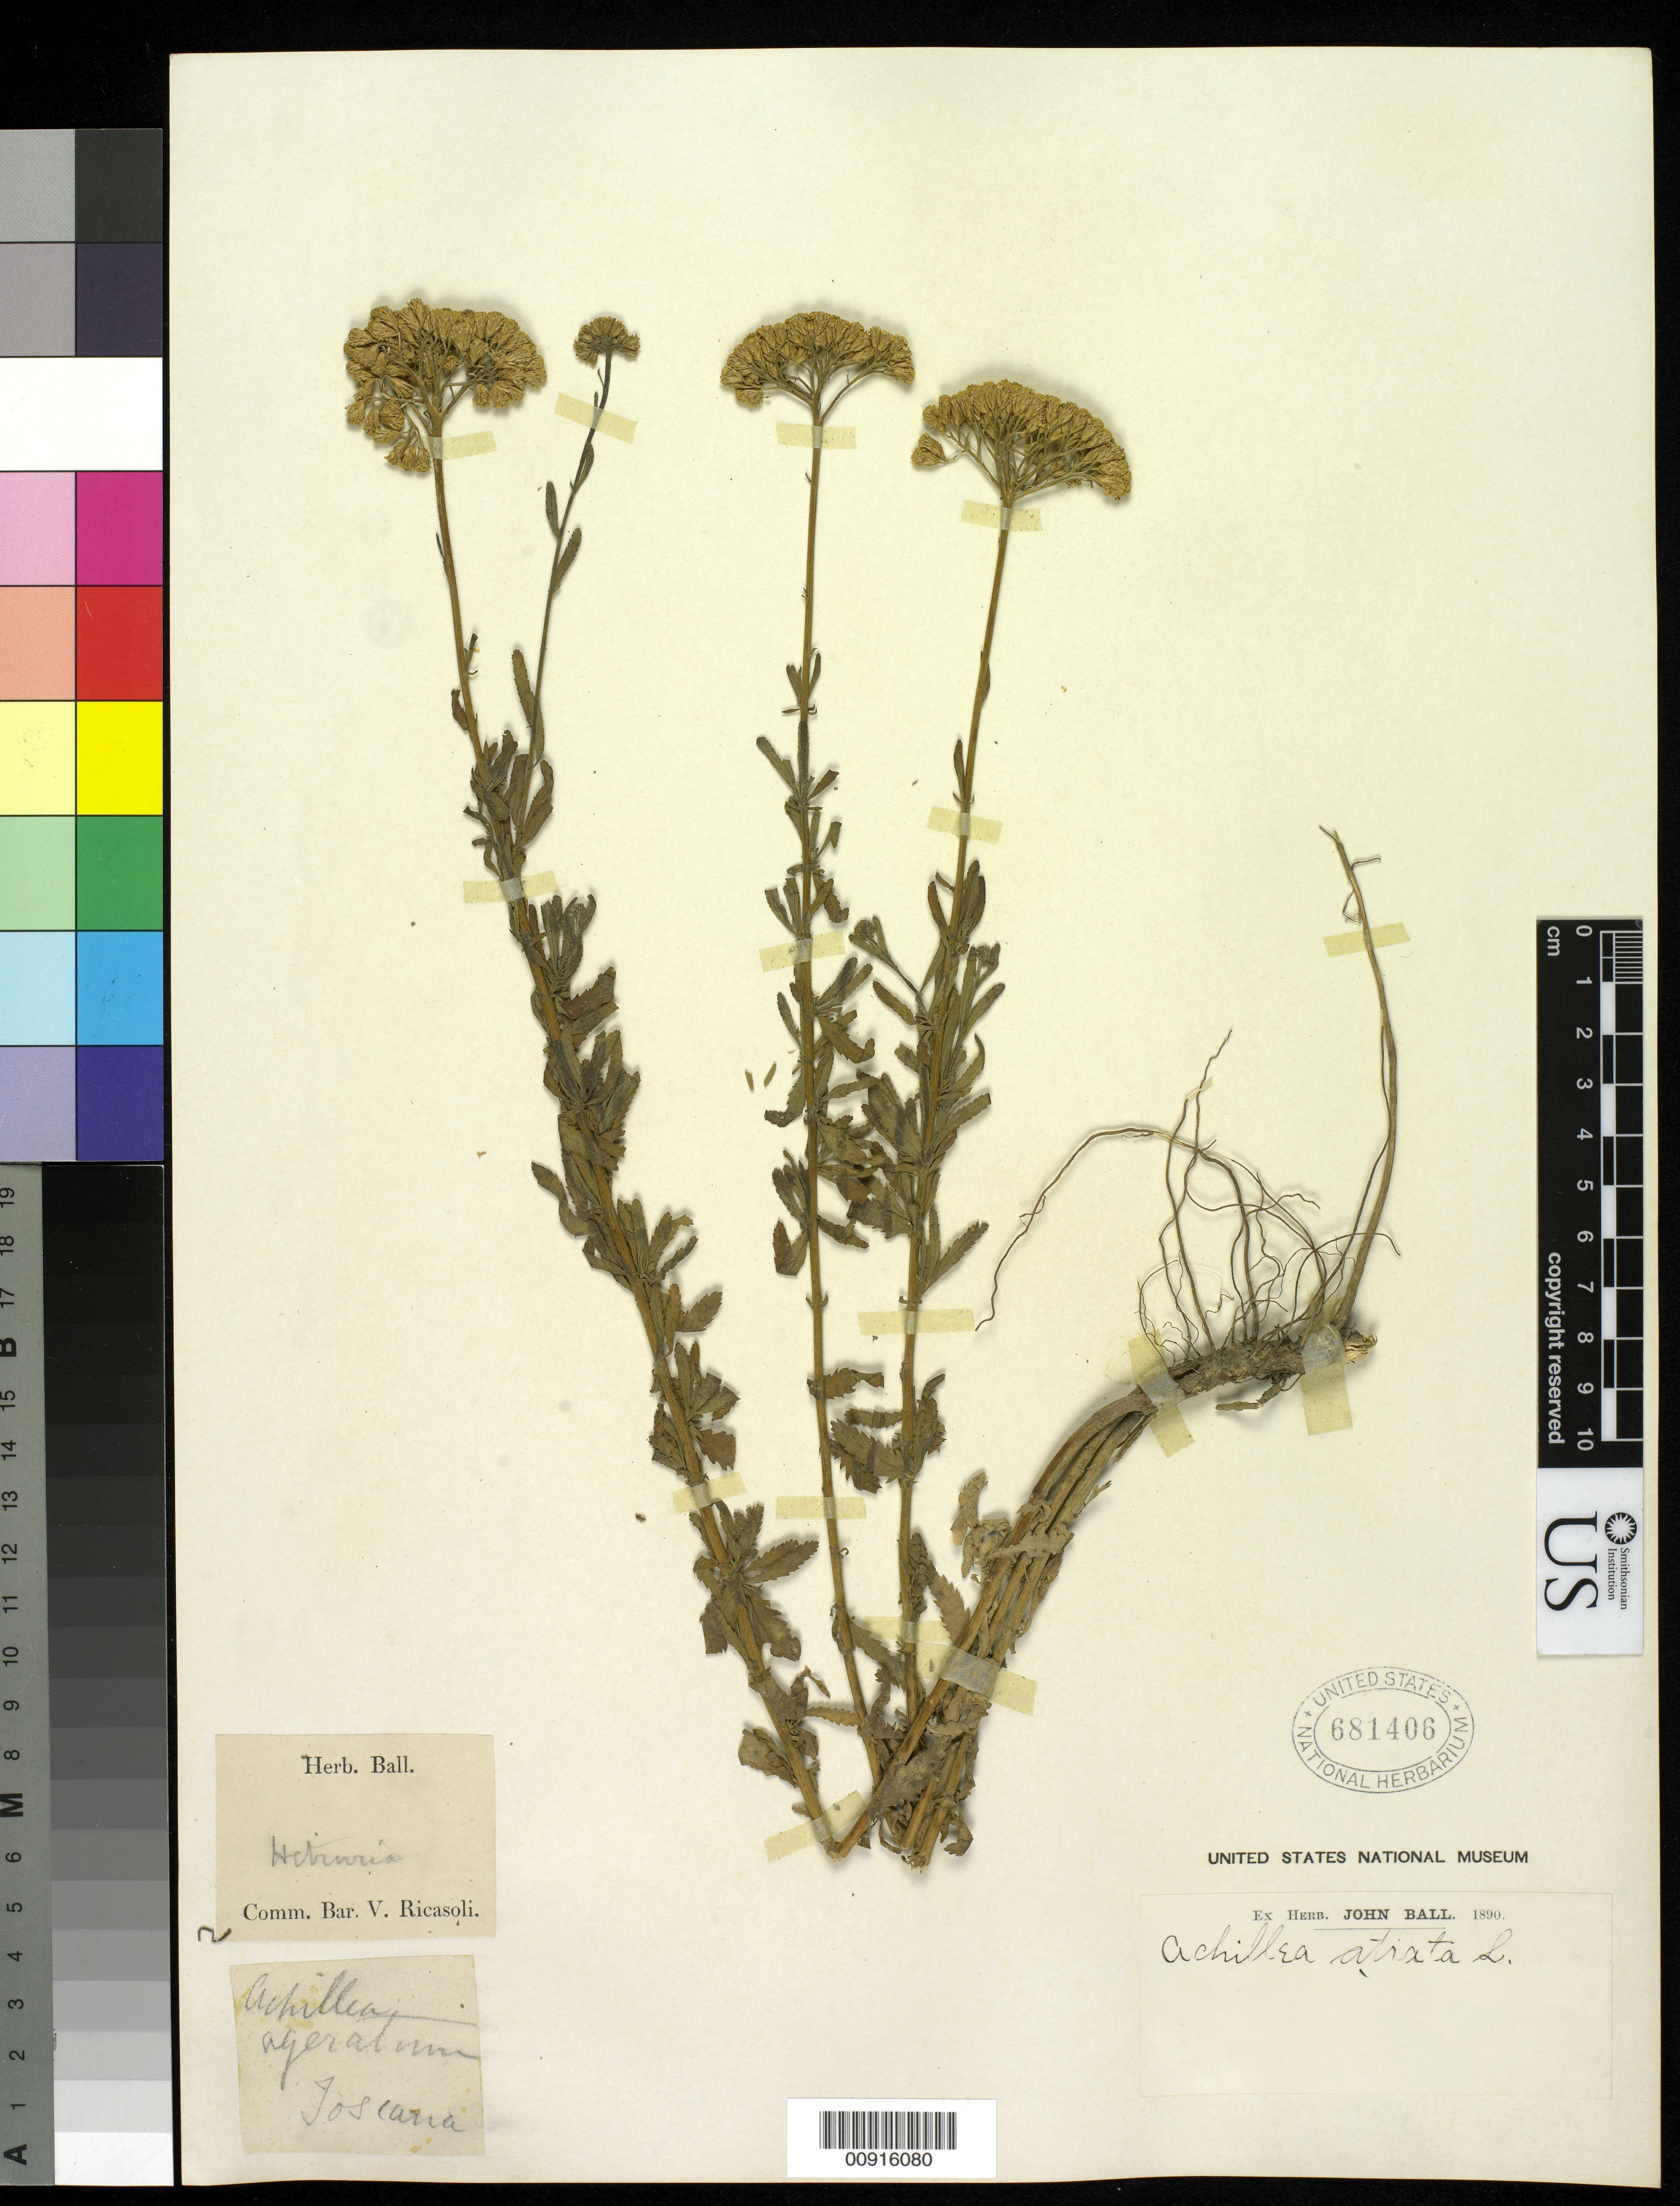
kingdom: Plantae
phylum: Tracheophyta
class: Magnoliopsida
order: Asterales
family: Asteraceae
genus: Achillea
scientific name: Achillea ageratum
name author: L.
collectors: J. Ball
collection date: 1890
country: Italy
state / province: Tuscany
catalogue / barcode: US 681406